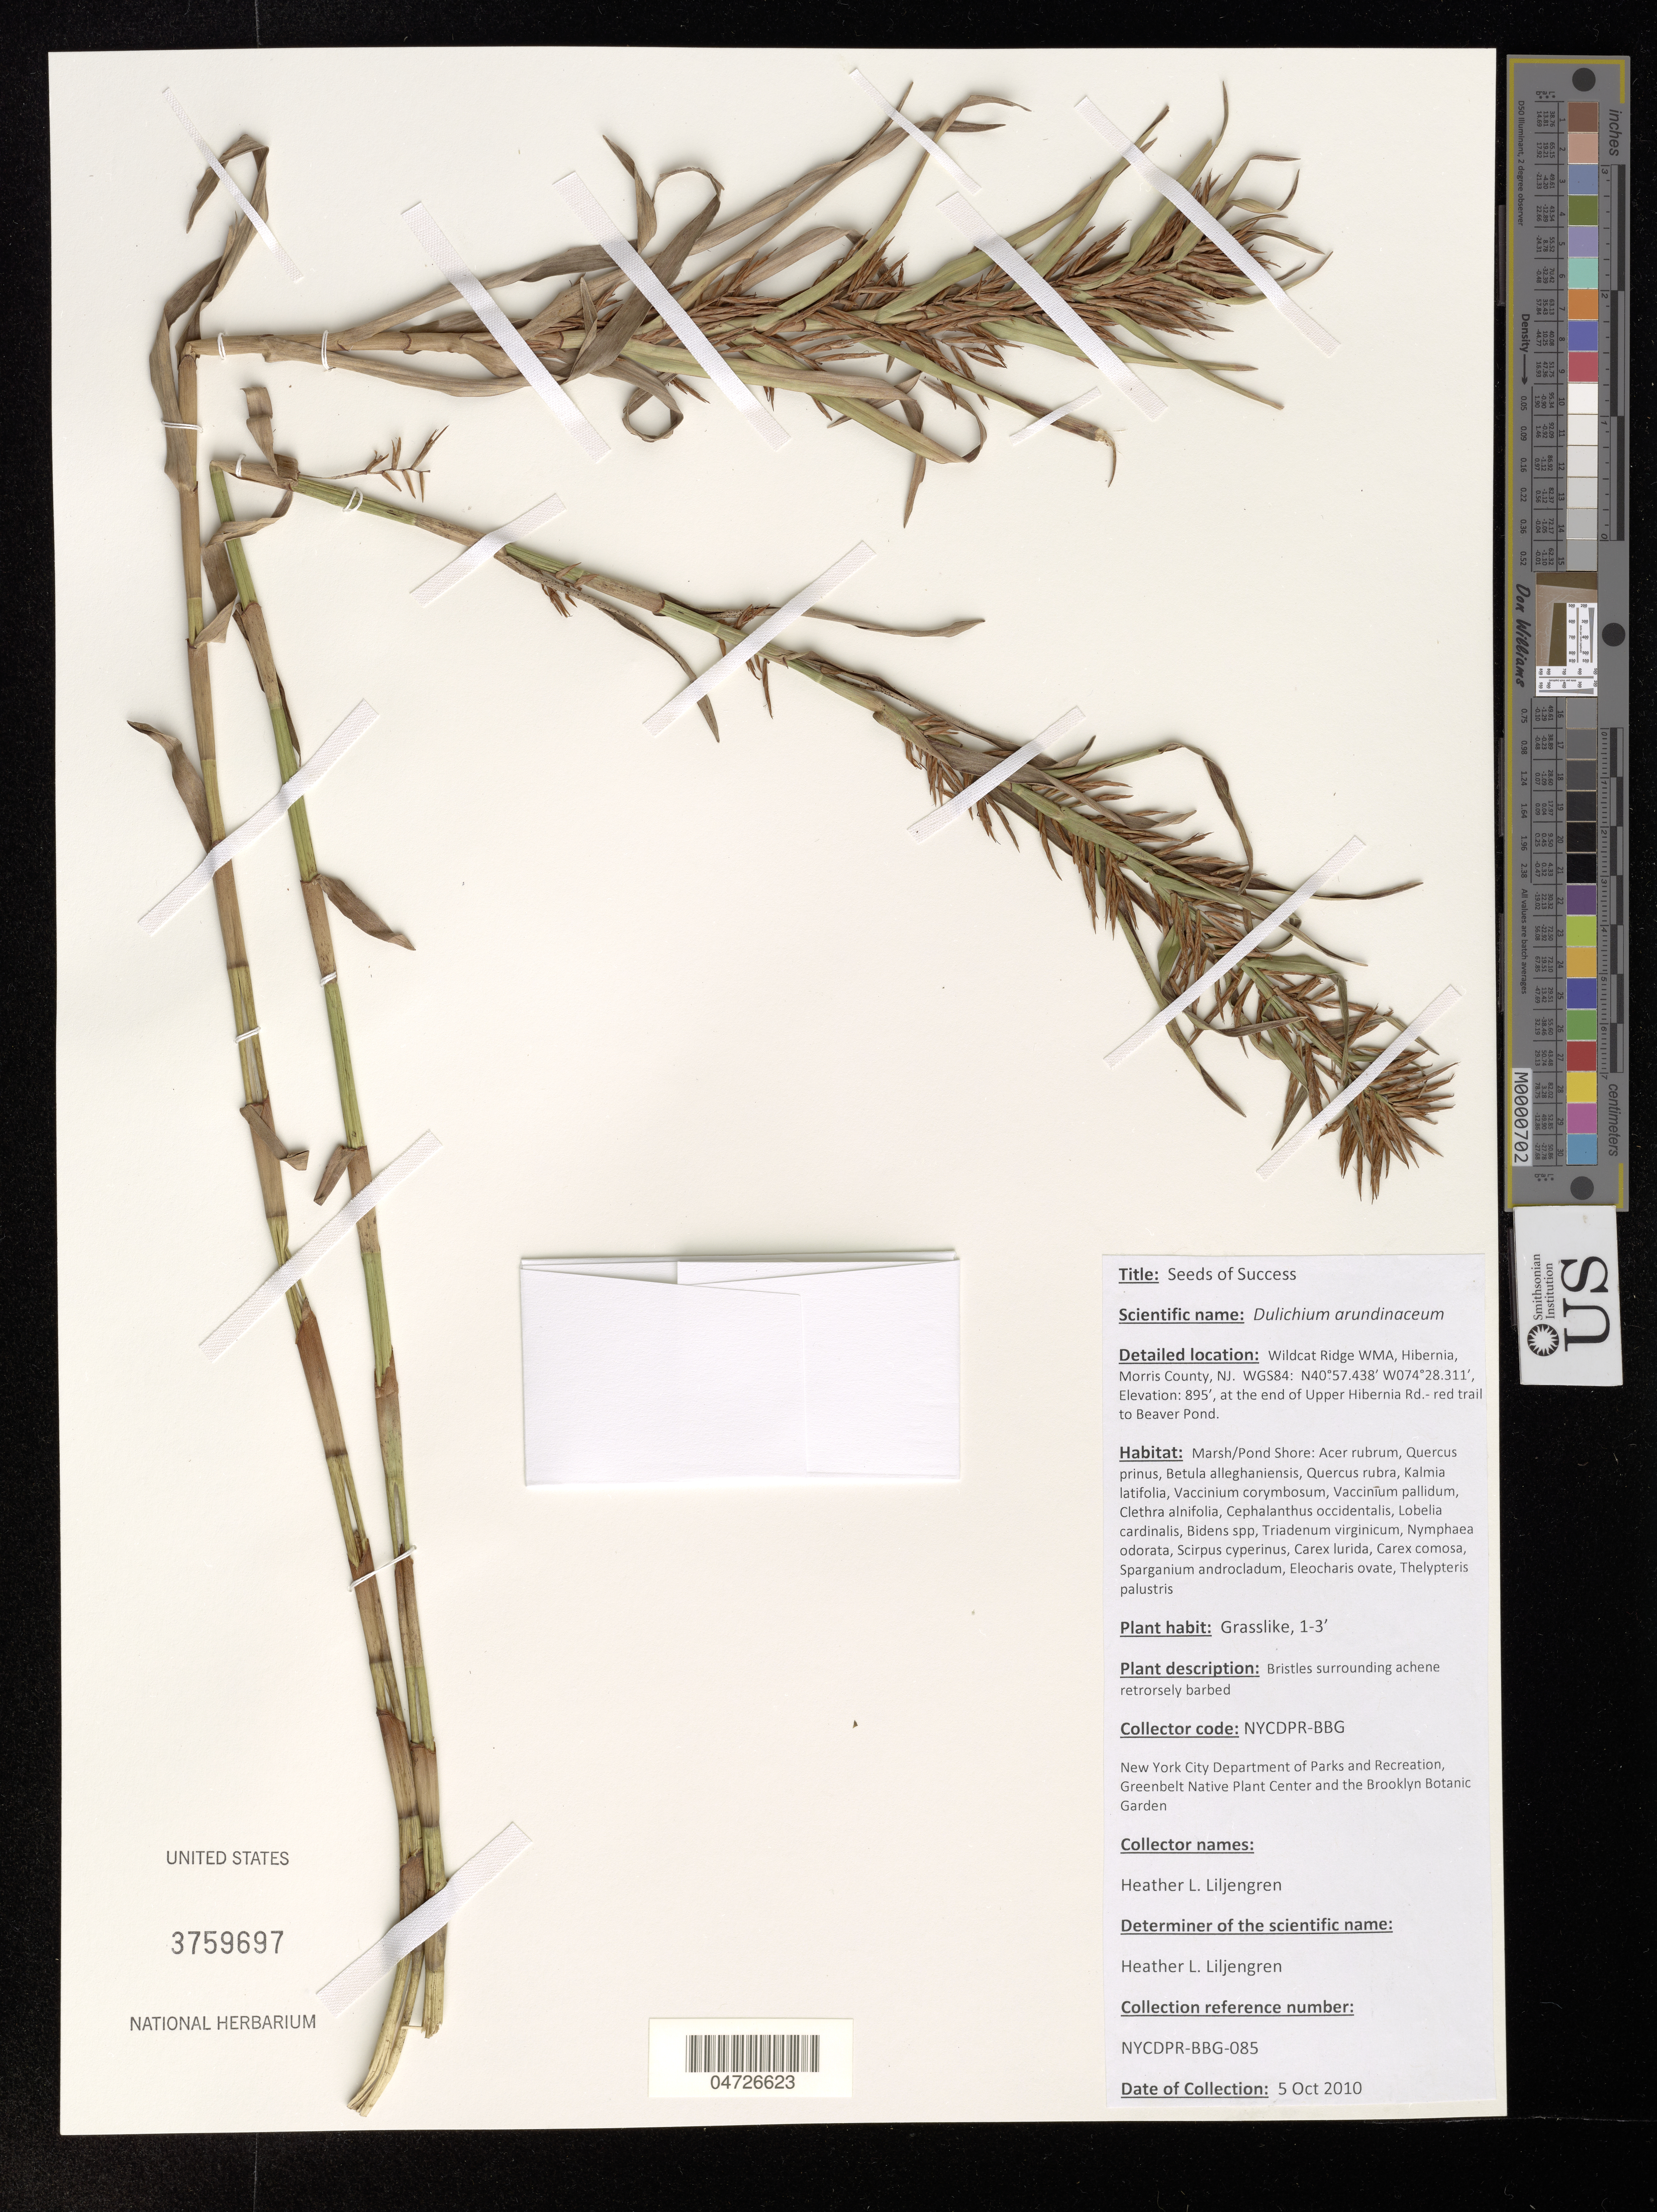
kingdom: Plantae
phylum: Tracheophyta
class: Liliopsida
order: Poales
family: Cyperaceae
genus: Dulichium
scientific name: Dulichium arundinaceum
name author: (L.) Britton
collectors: H. Liljengren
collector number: NYCDPR-BBG-085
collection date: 2010-10-05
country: United States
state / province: New Jersey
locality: Wildcat Ridge WMA, Hibernia, Morris County. At the end of Upper Hibernia Rd.- red trail to Beaver Pond.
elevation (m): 273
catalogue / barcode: US 3759697